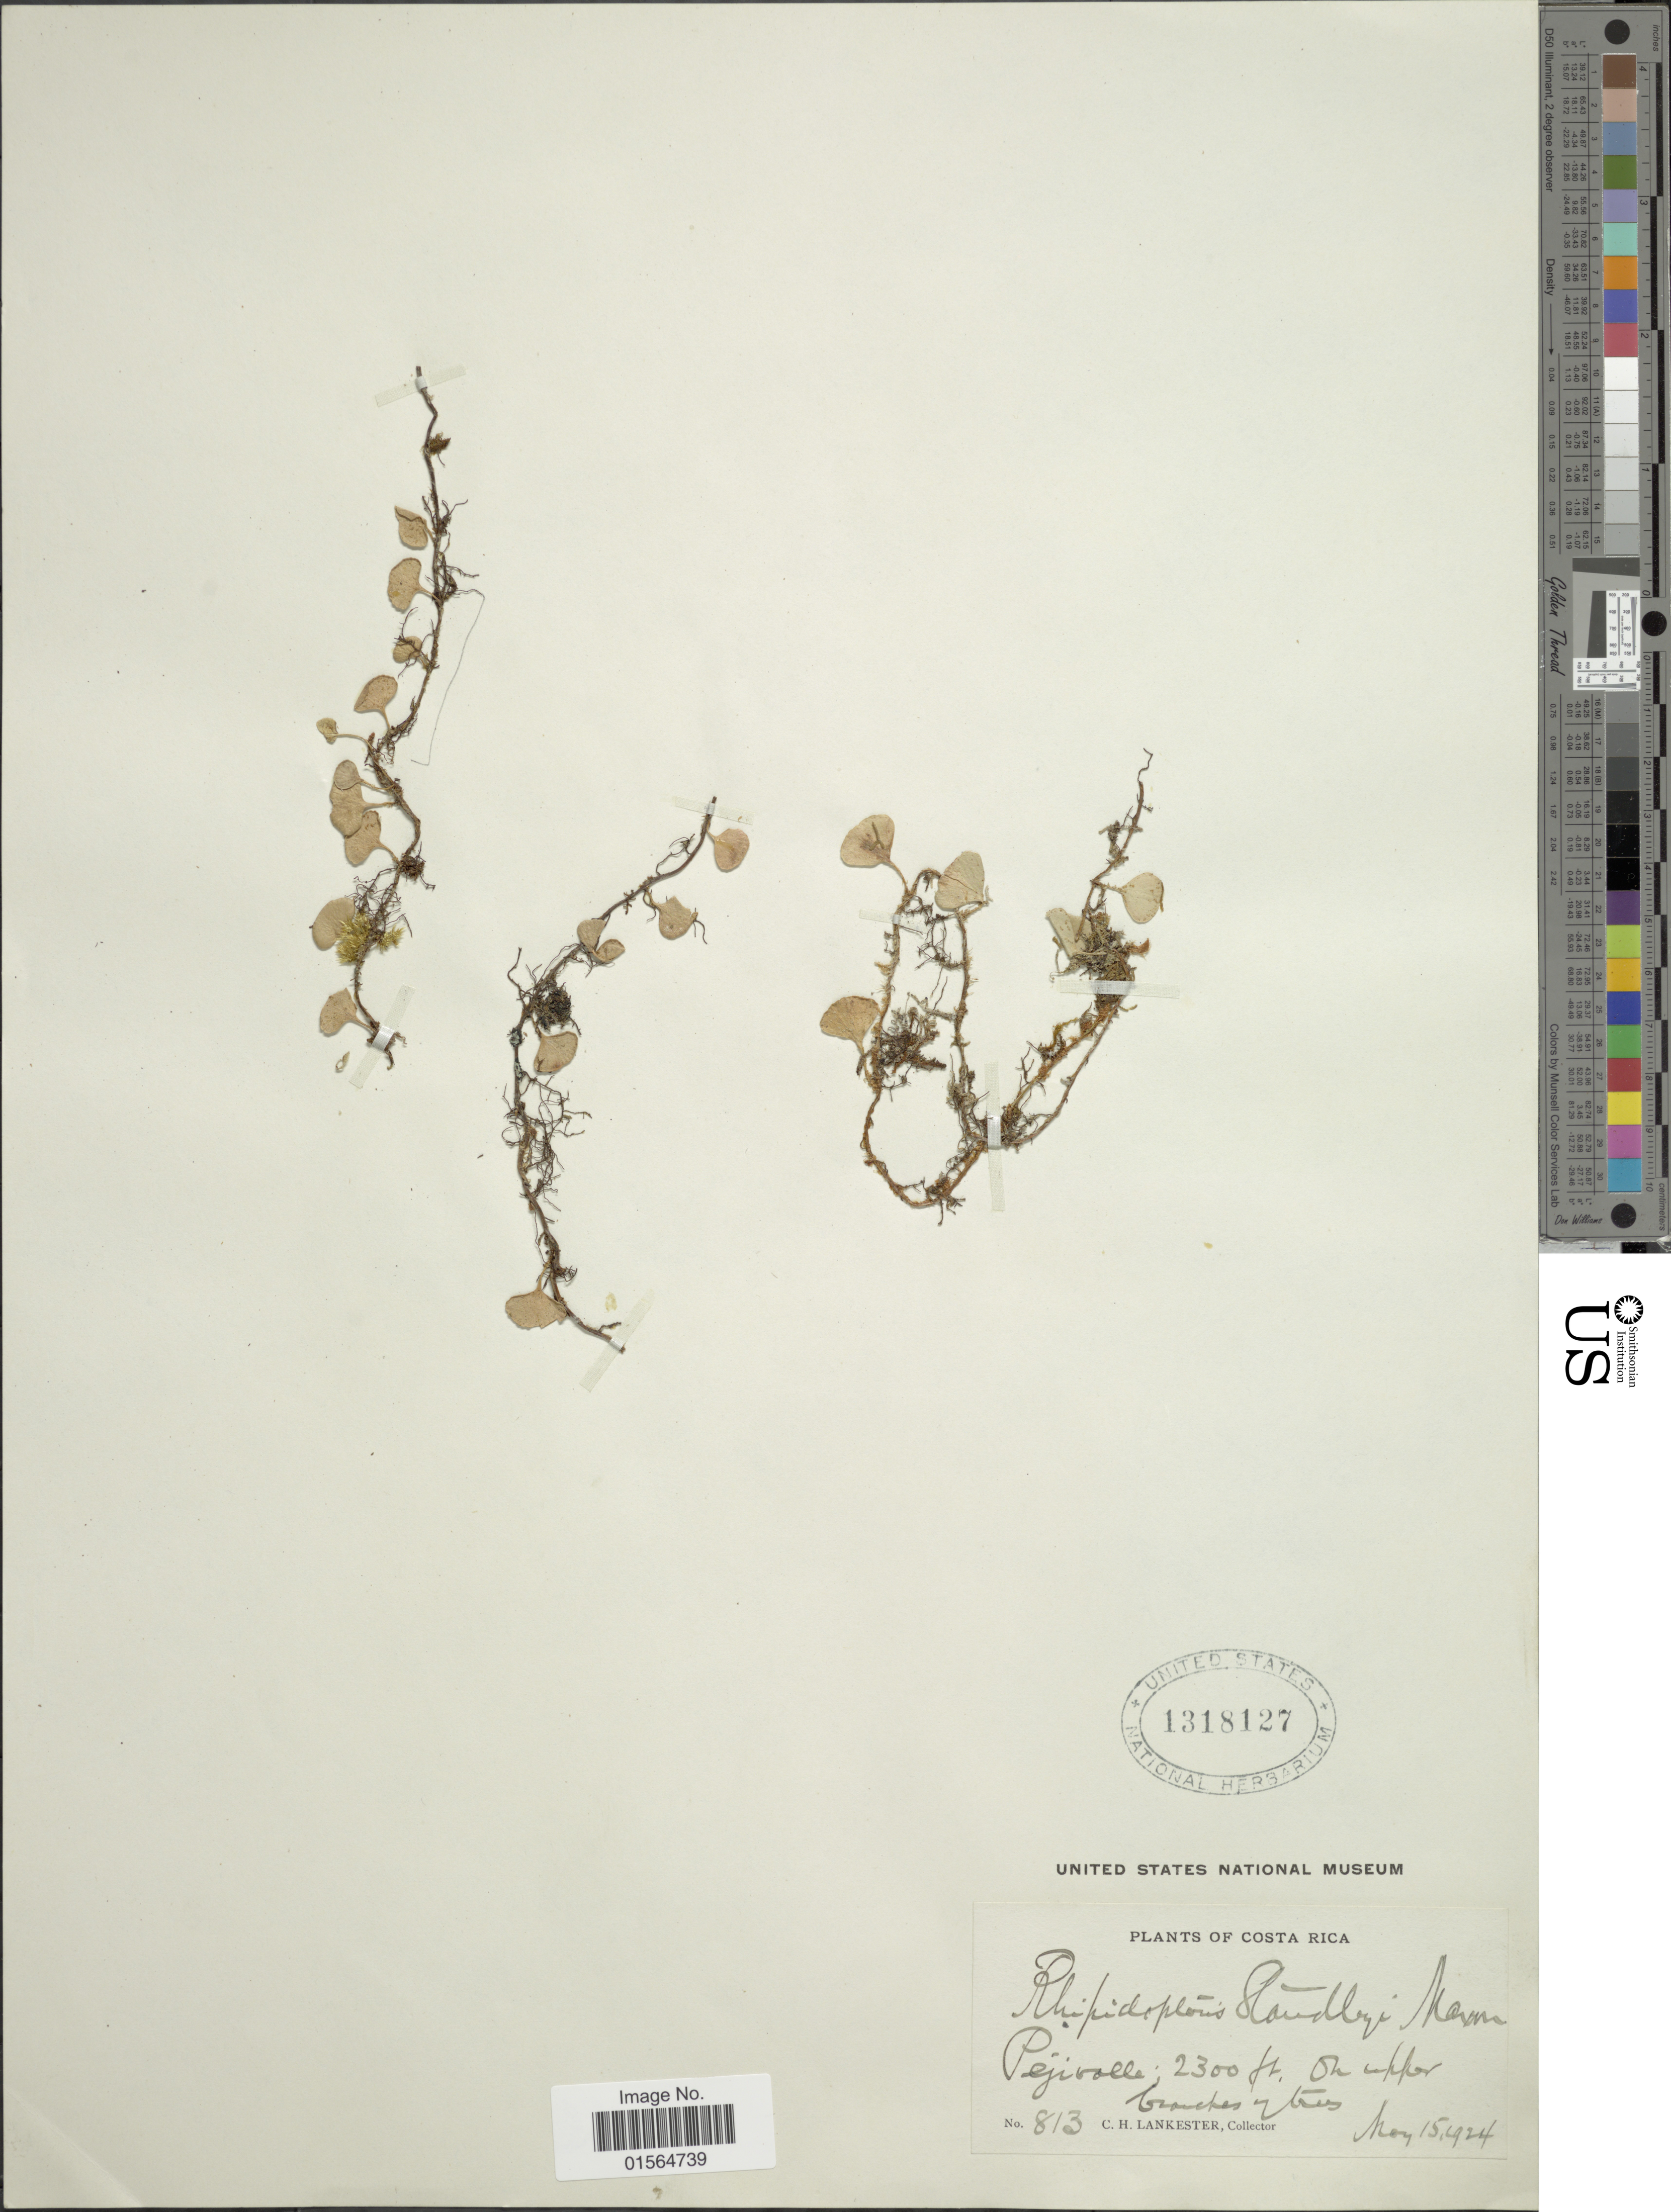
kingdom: Plantae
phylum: Tracheophyta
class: Polypodiopsida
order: Polypodiales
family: Dryopteridaceae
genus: Elaphoglossum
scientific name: Elaphoglossum peltatum f. standleyi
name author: (Maxon) Mickel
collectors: C. H. Lankester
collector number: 813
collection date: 1924-05-15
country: Costa Rica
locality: Pejivalle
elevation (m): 701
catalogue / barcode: US 1318127